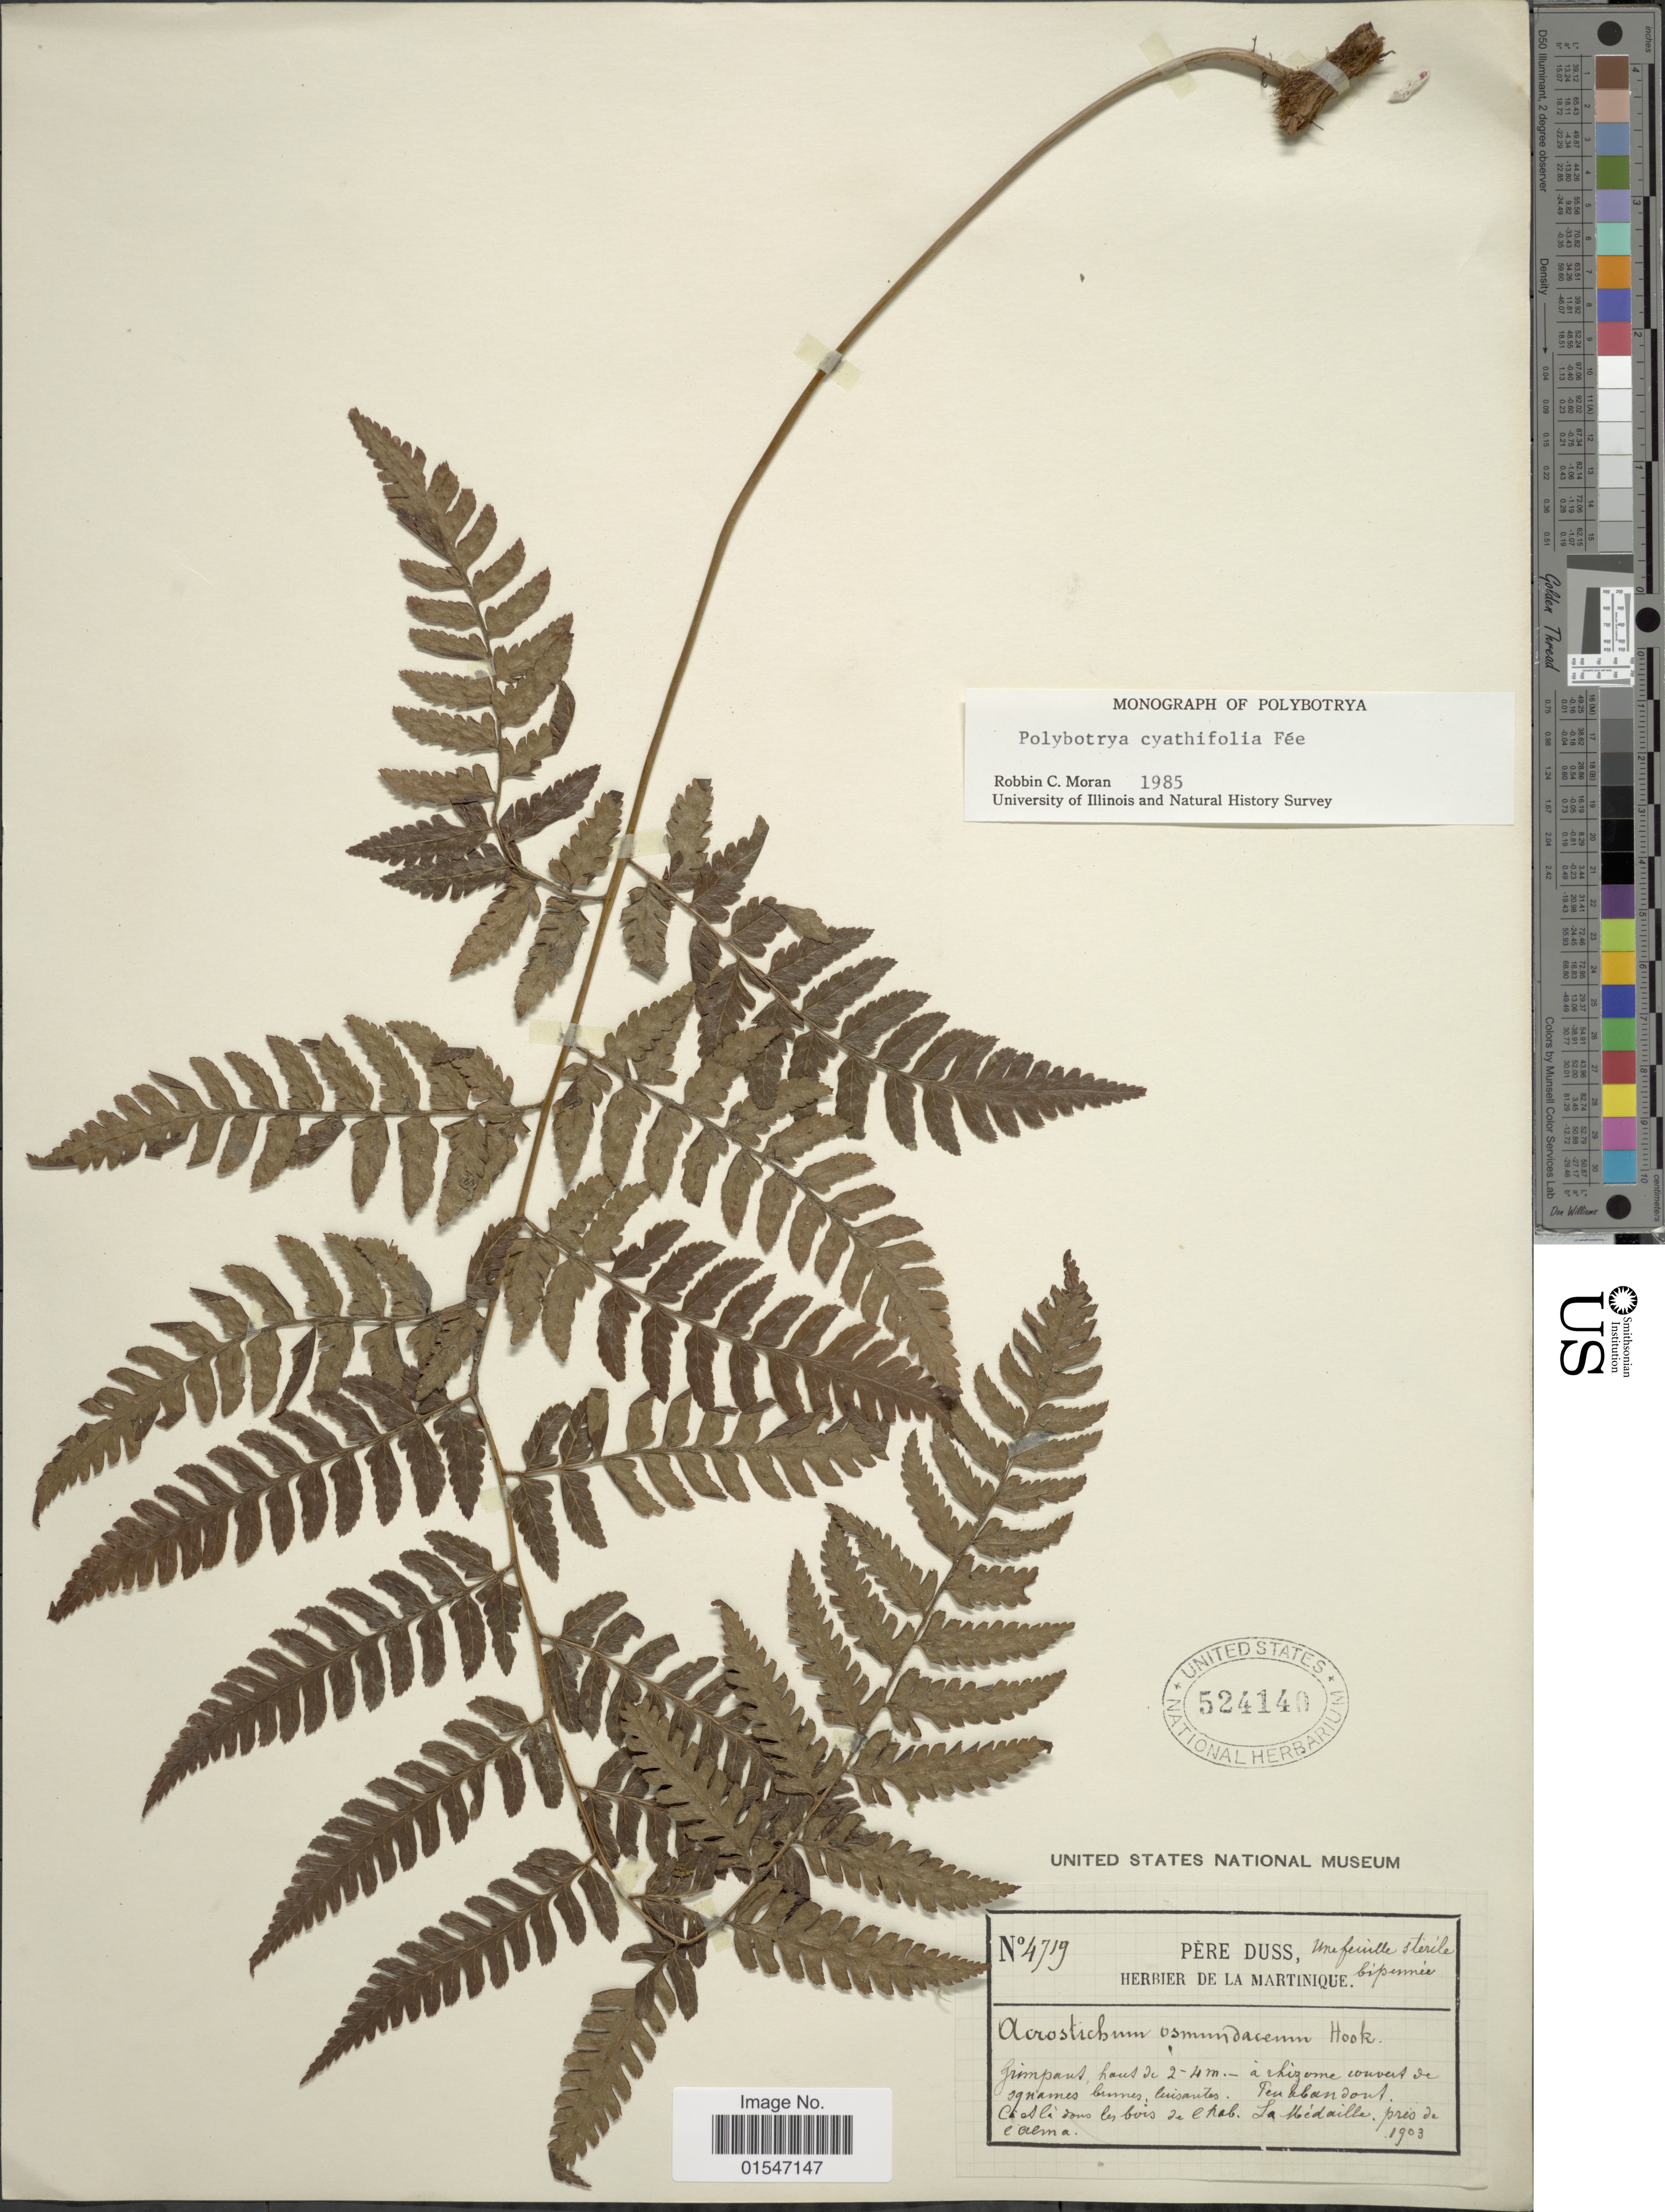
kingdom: Plantae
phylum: Tracheophyta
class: Polypodiopsida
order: Polypodiales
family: Dryopteridaceae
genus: Polybotrya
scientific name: Polybotrya cyathifolia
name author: Fée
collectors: Père Duss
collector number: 4719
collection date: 1903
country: Martinique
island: Martinique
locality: Peu abondant ca et la dans les bois delhab. La Medaille, près de l'Alma.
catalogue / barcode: US 524140